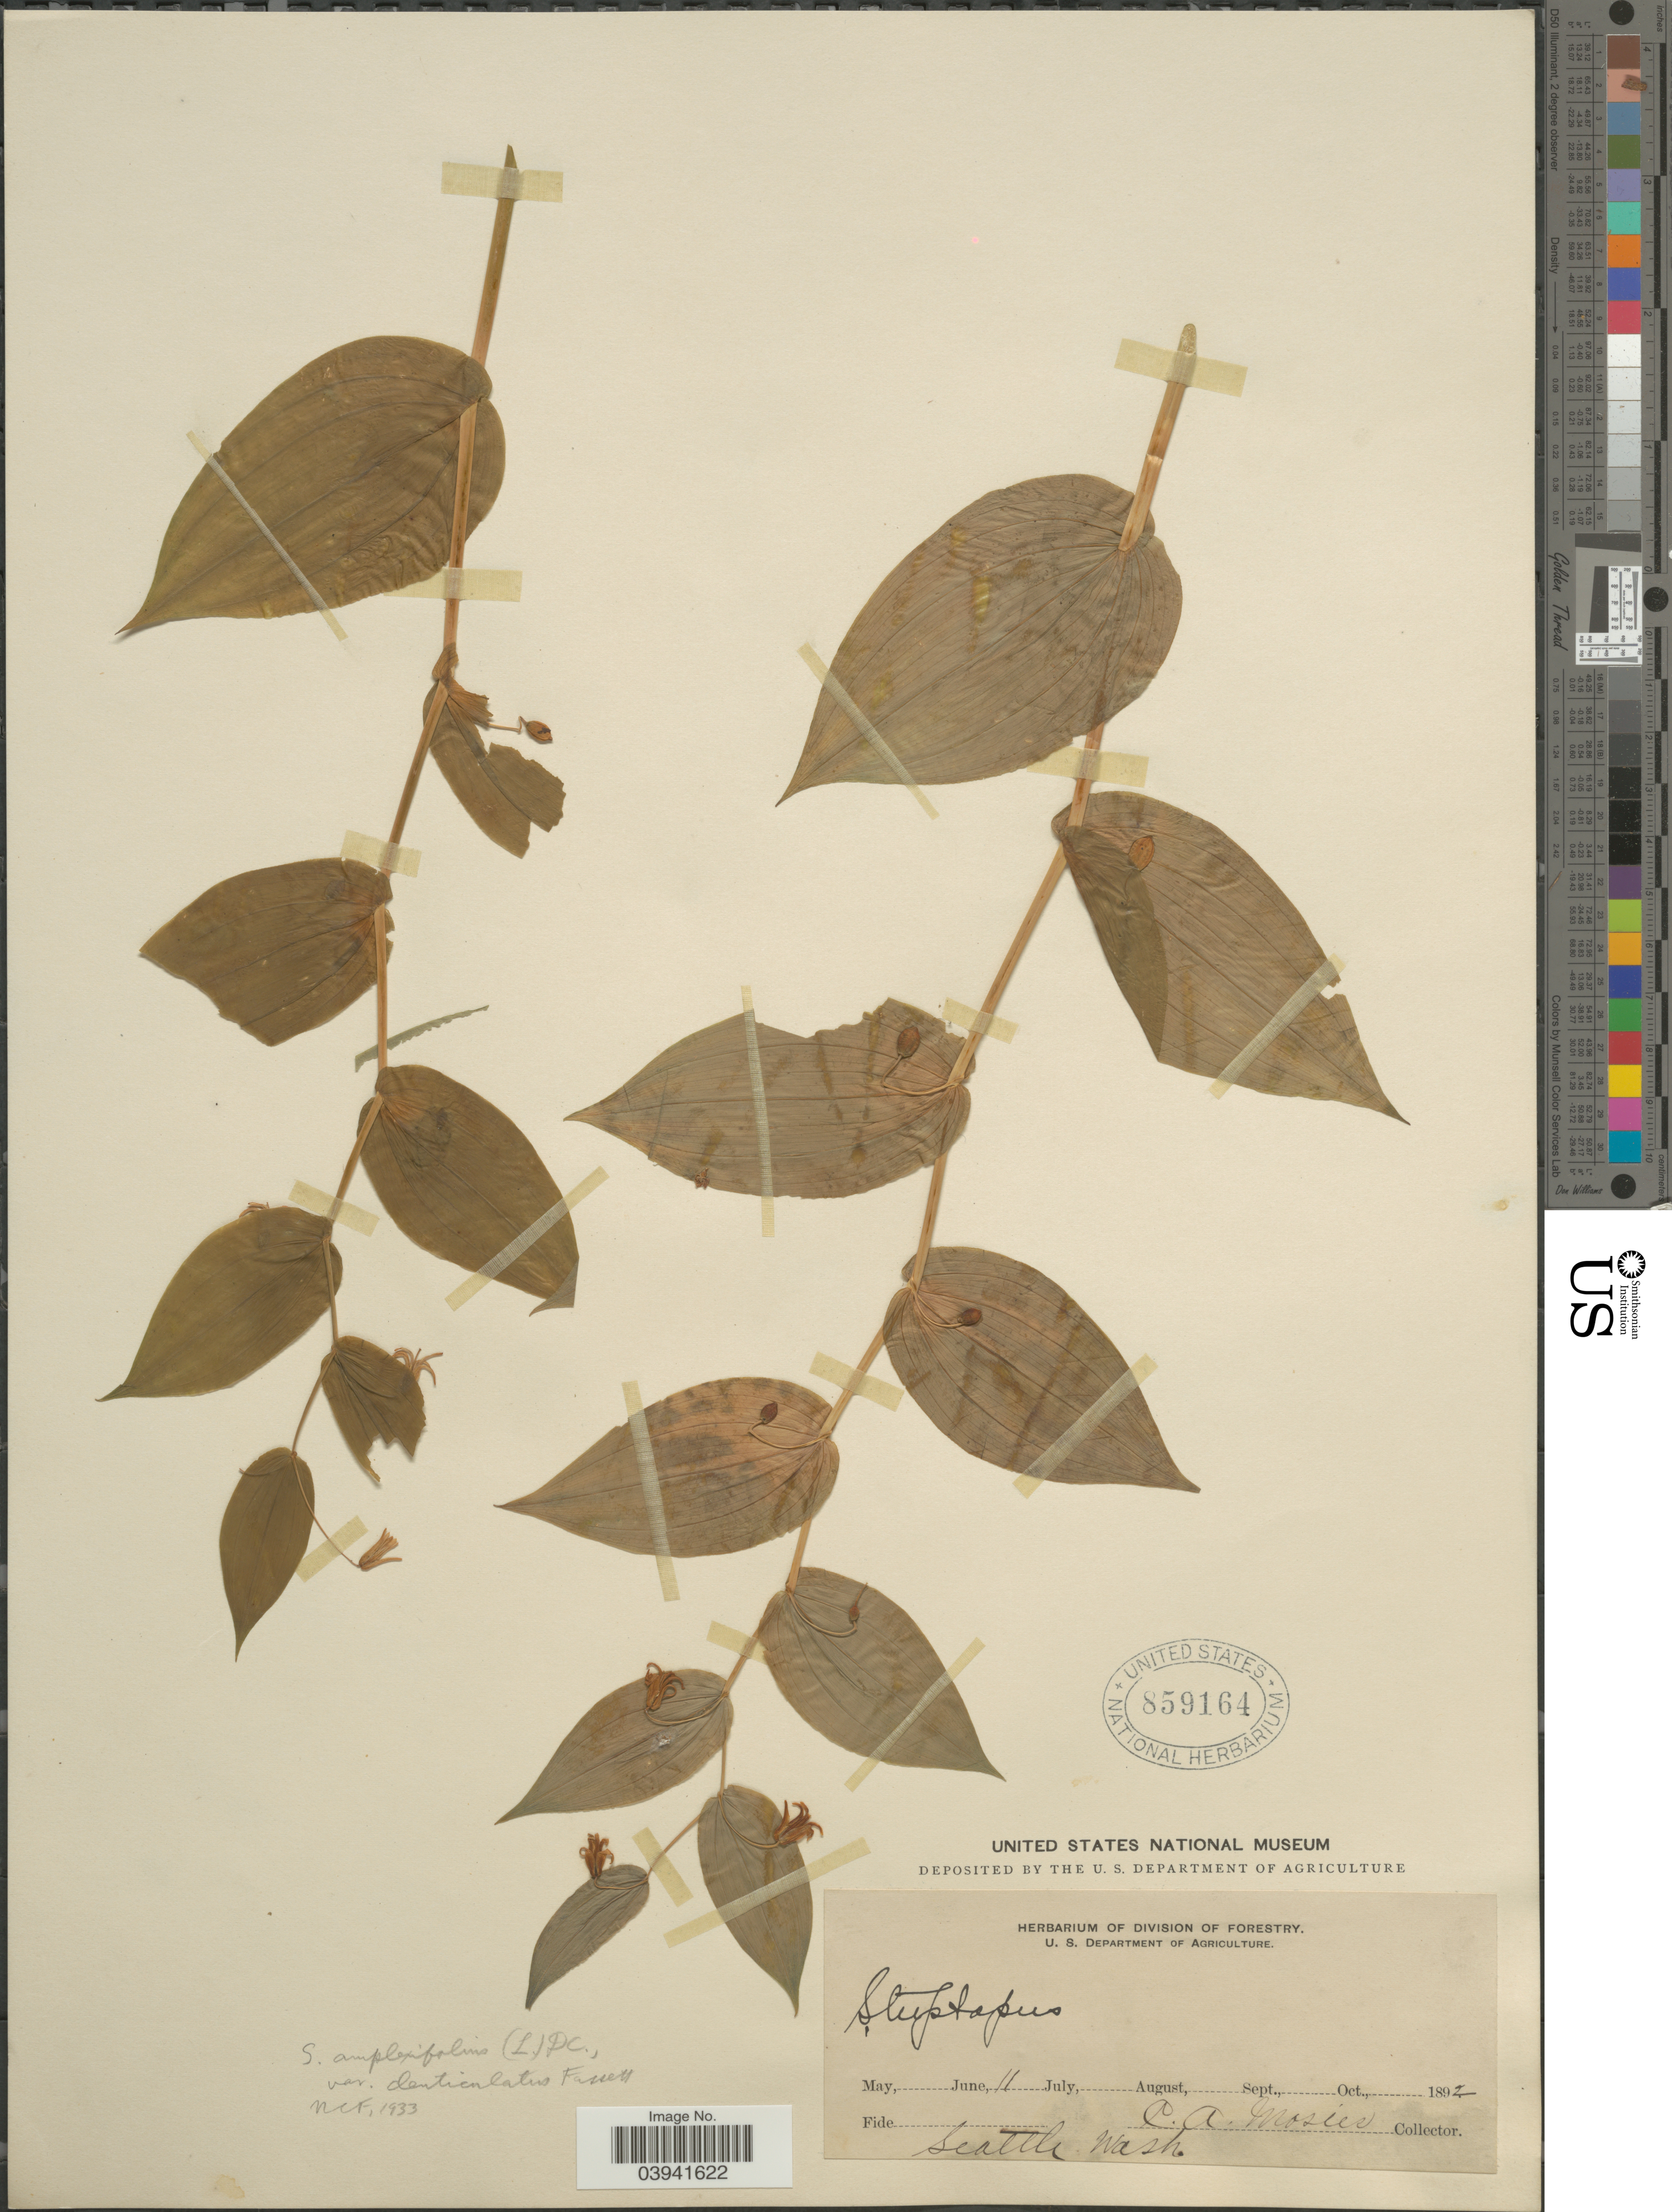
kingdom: Plantae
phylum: Tracheophyta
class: Liliopsida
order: Liliales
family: Liliaceae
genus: Streptopus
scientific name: Streptopus amplexifolius var. denticulatus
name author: Fassett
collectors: C. A. Mosier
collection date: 1892-06-11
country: United States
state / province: Washington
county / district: King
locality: Seattle.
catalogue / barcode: US 859164